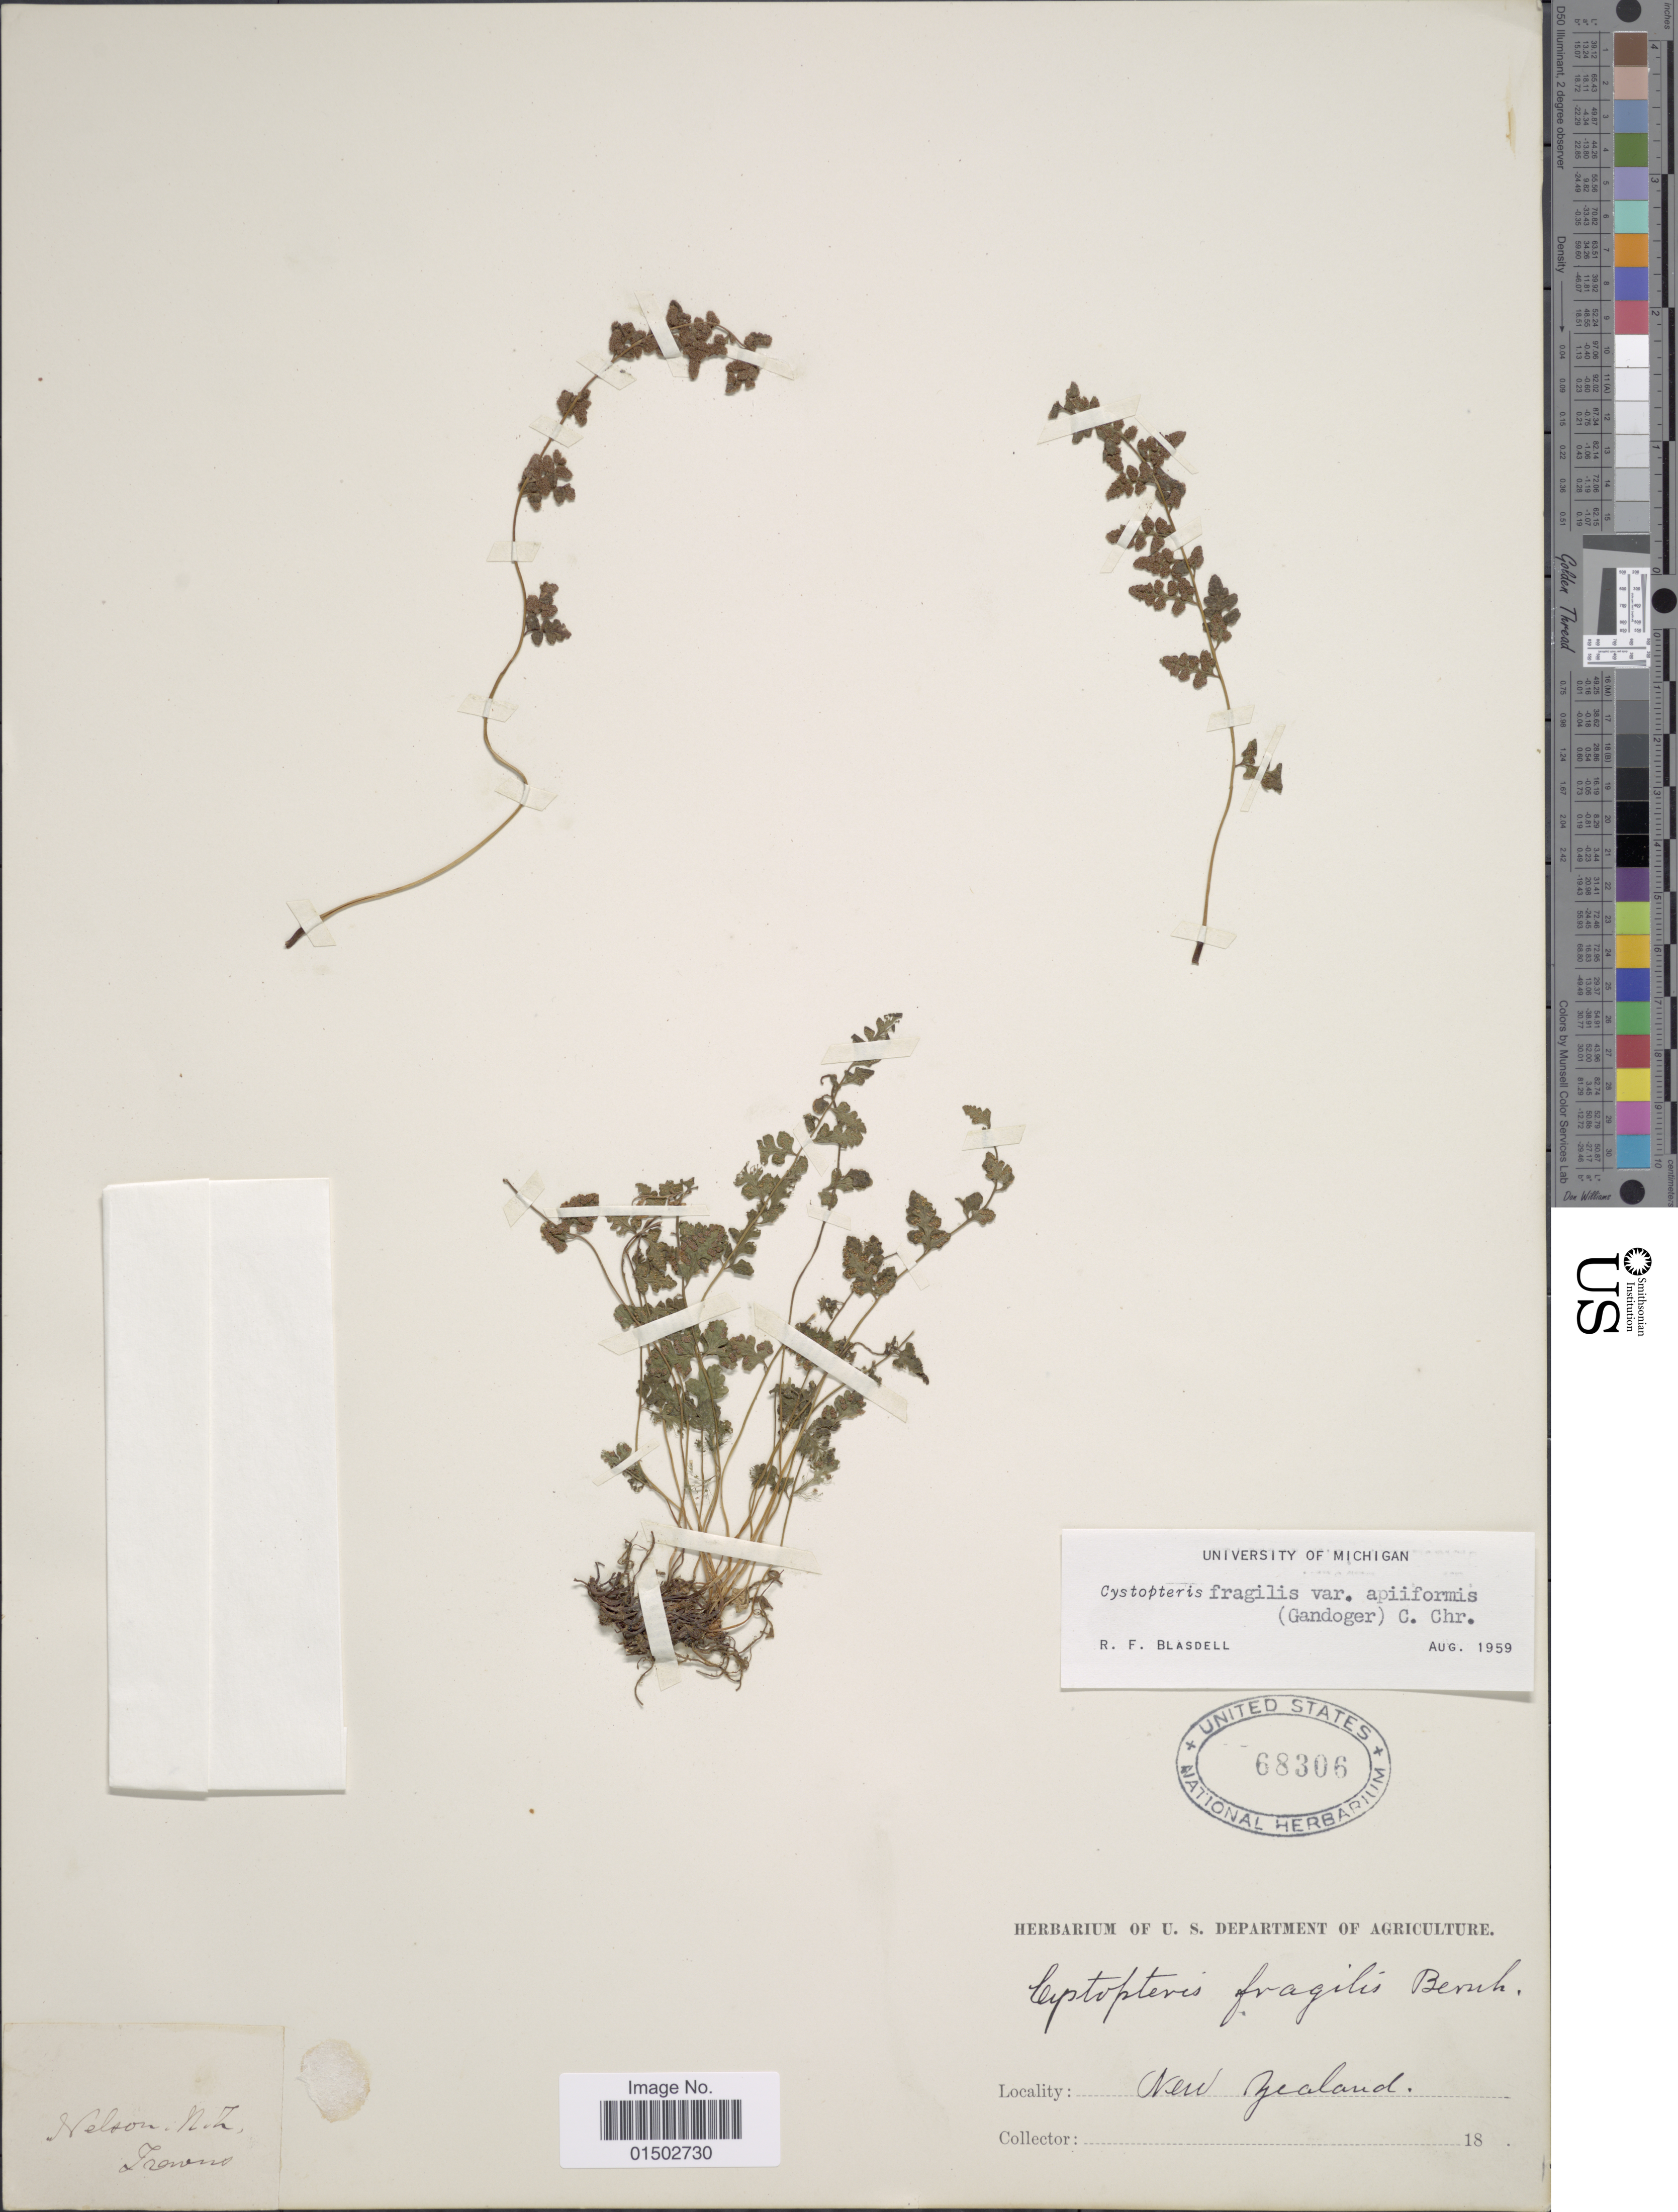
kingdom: Plantae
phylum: Tracheophyta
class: Polypodiopsida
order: Polypodiales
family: Cystopteridaceae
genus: Cystopteris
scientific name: Cystopteris fragilis var. apiiformis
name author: (Gand.) C. Chr.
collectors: U.S. Department of Agriculture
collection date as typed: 18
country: New Zealand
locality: Nelson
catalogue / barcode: US 68306